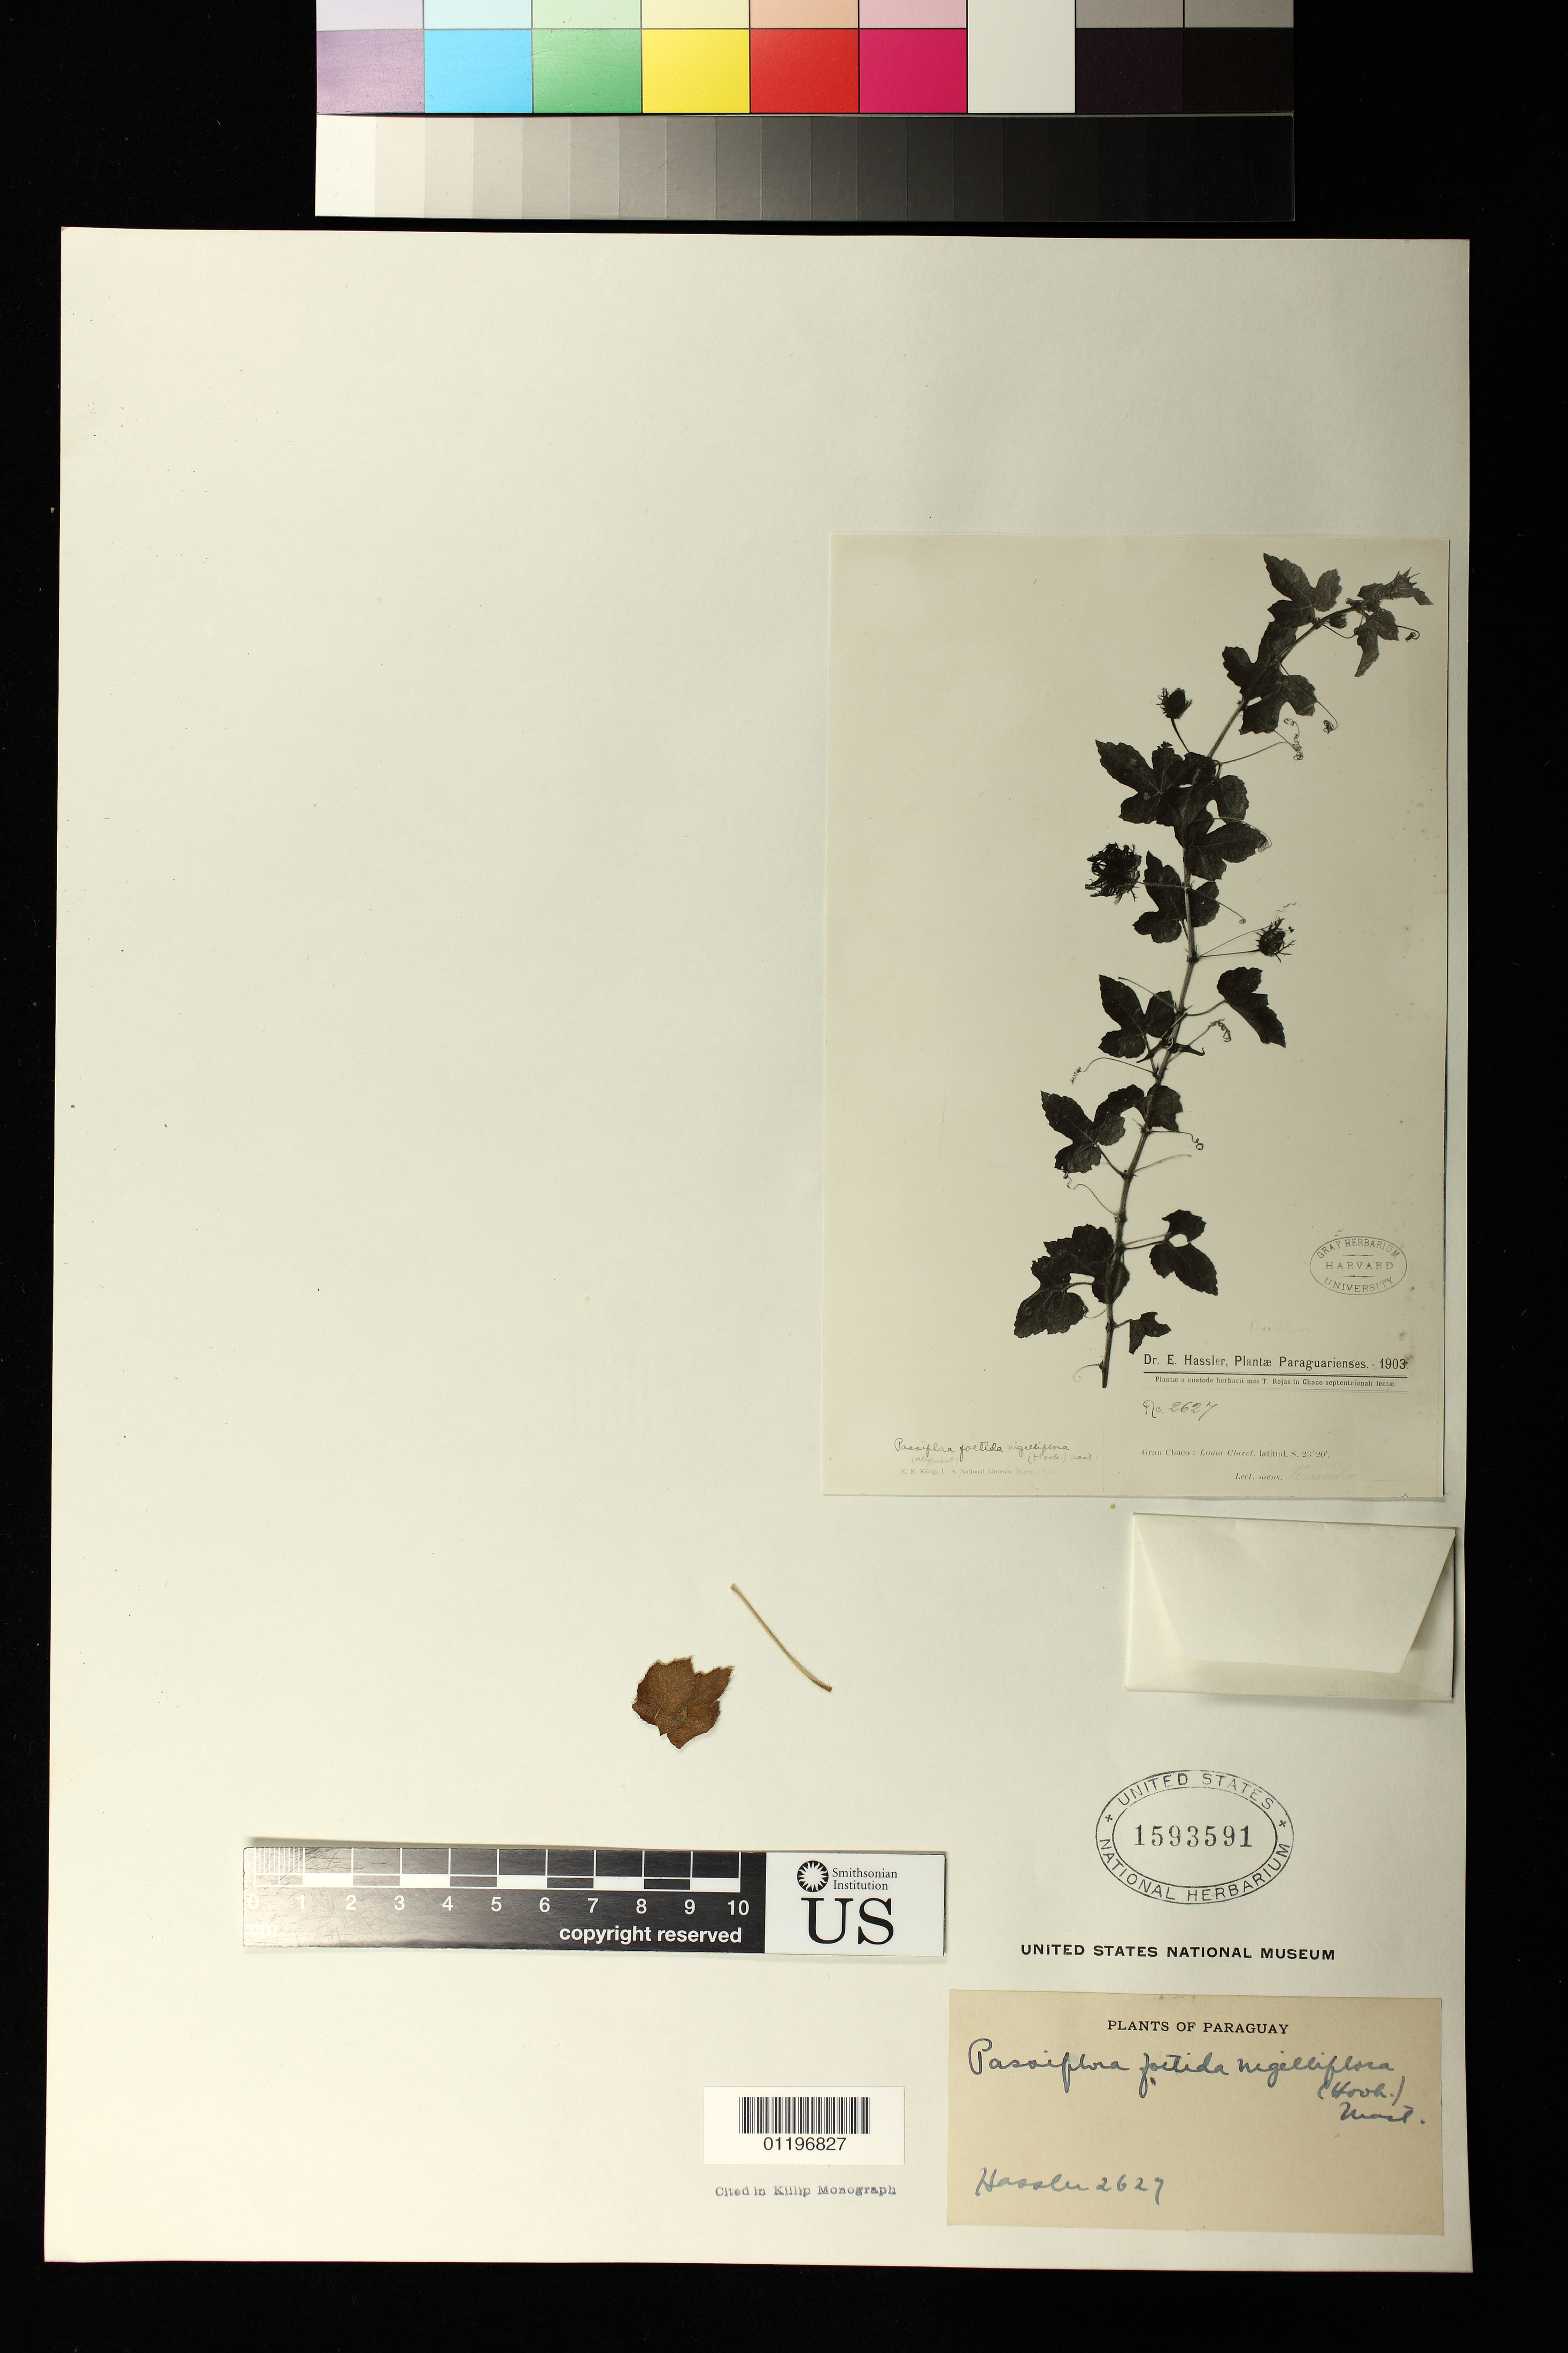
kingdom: Plantae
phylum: Tracheophyta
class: Magnoliopsida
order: Malpighiales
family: Passifloraceae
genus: Passiflora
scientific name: Passiflora foetida var. gossypiifolia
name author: (Desv.) Mast.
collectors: E. Hassler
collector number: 2627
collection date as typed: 1903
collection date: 1903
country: Paraguay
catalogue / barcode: US 1593591